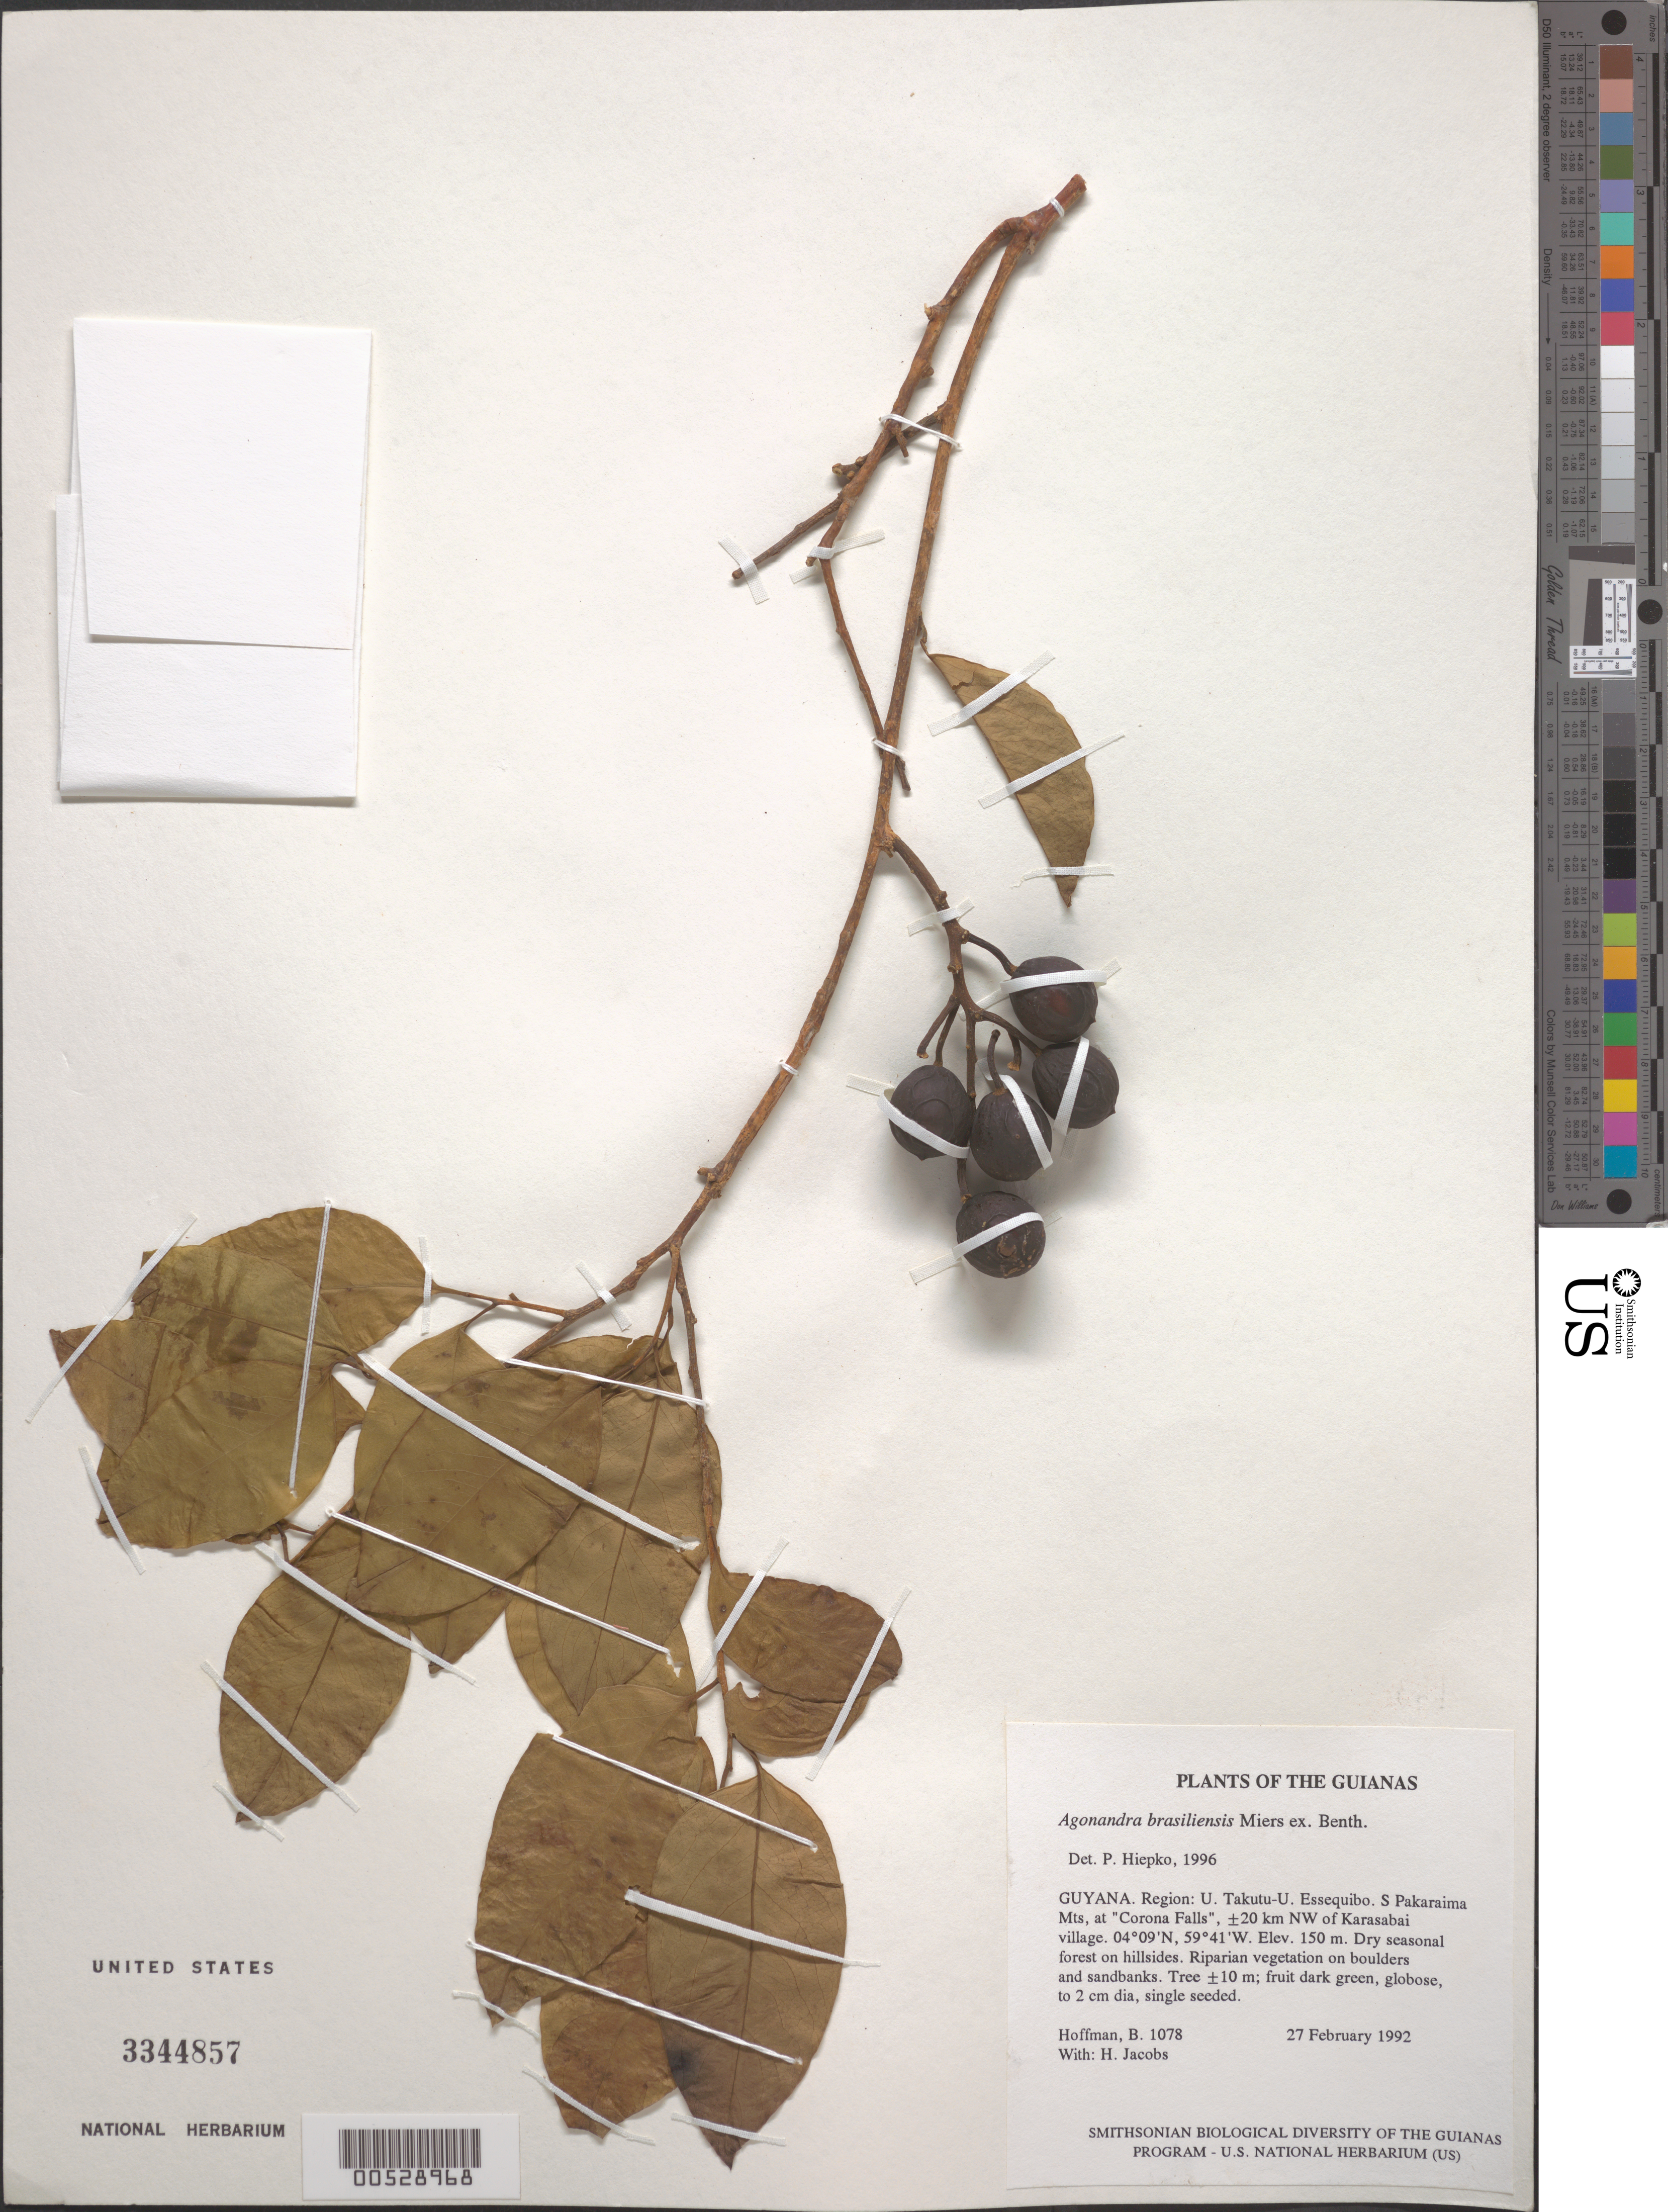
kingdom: Plantae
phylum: Tracheophyta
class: Magnoliopsida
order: Santalales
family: Opiliaceae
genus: Agonandra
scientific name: Agonandra brasiliensis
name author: Benth. & Hook. f.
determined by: Hiepko, P. H.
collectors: B. Hoffman & H. Jacobs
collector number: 1078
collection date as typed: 27 February 1992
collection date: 1992-02-27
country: Guyana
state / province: U. Takutu-U. Essequibo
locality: S Pakaraima Mts, at "Corona Falls", ±20 km NW of Karasabai village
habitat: Dry seasonal forest on hillsides. Riparian vegetation on boulders and sandbanks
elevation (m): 150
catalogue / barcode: US 3344857